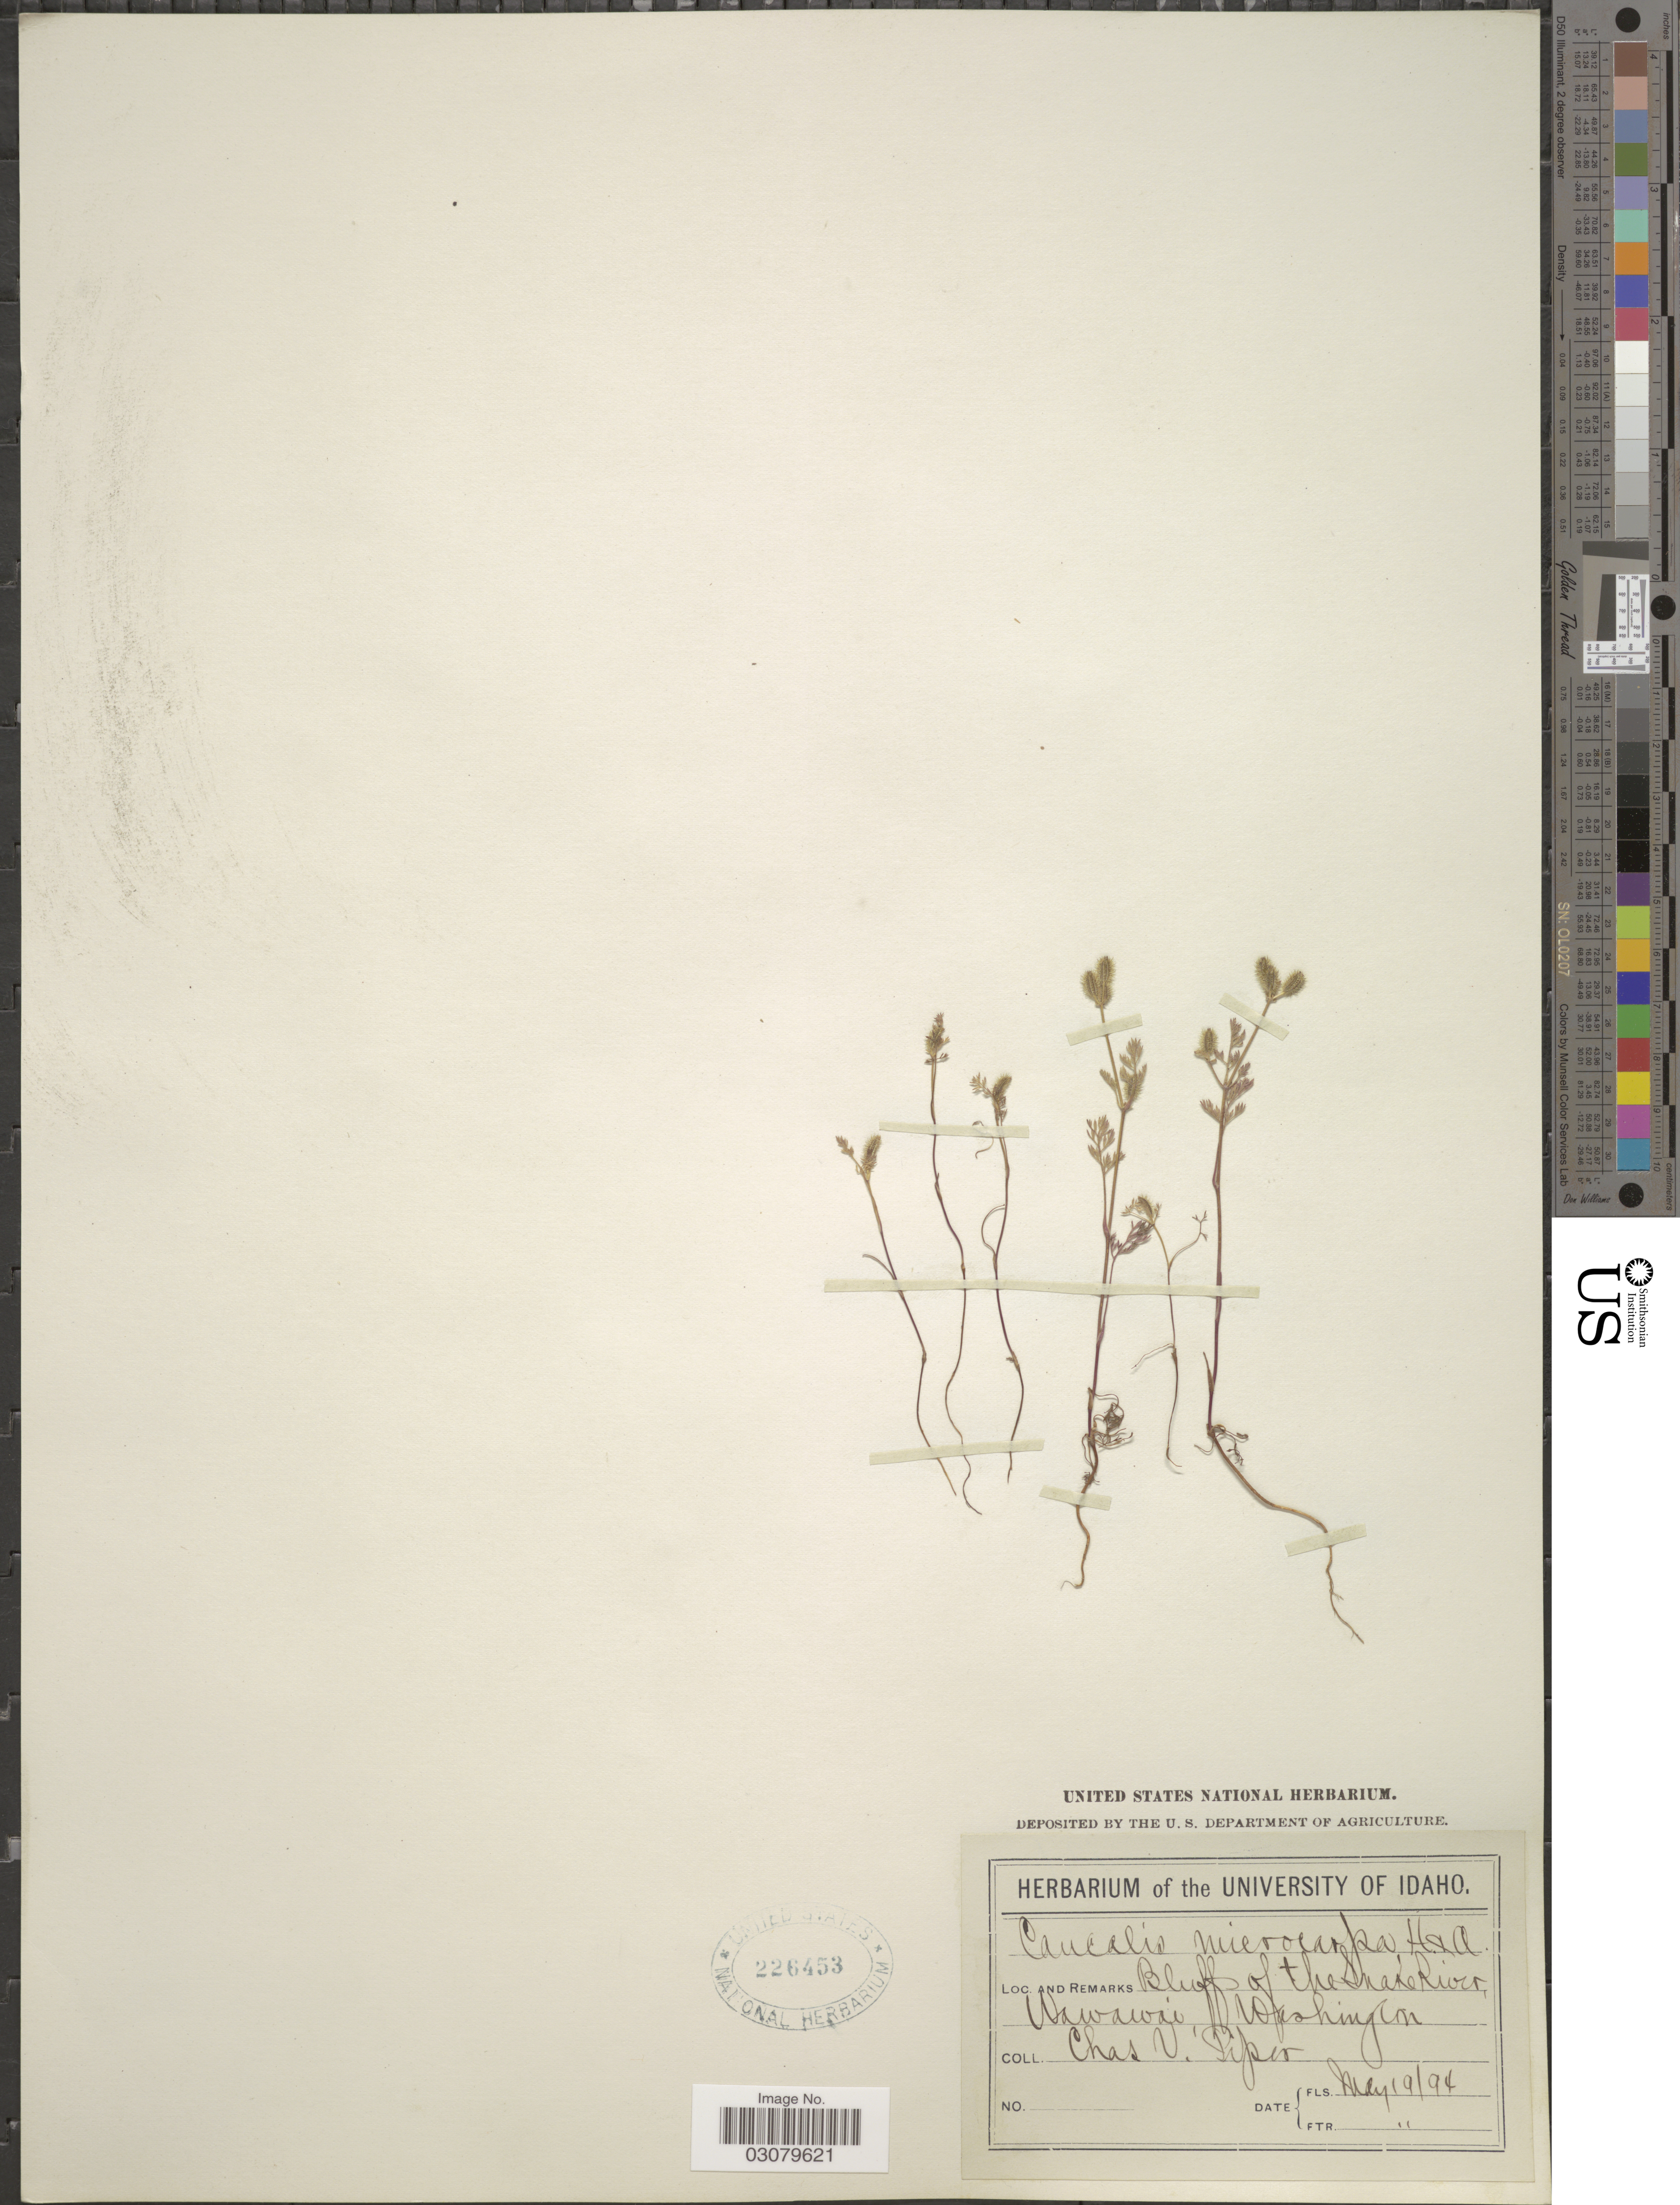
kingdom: Plantae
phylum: Tracheophyta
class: Magnoliopsida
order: Apiales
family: Apiaceae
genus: Caucalis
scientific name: Caucalis microcarpa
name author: Hook. & Arn.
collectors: C. V. Piper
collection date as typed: Transcribed d/m/y: 19/5/94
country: United States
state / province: Washington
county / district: Whitman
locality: Bluffs of the Snake River. Wawawai.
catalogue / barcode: US 226453